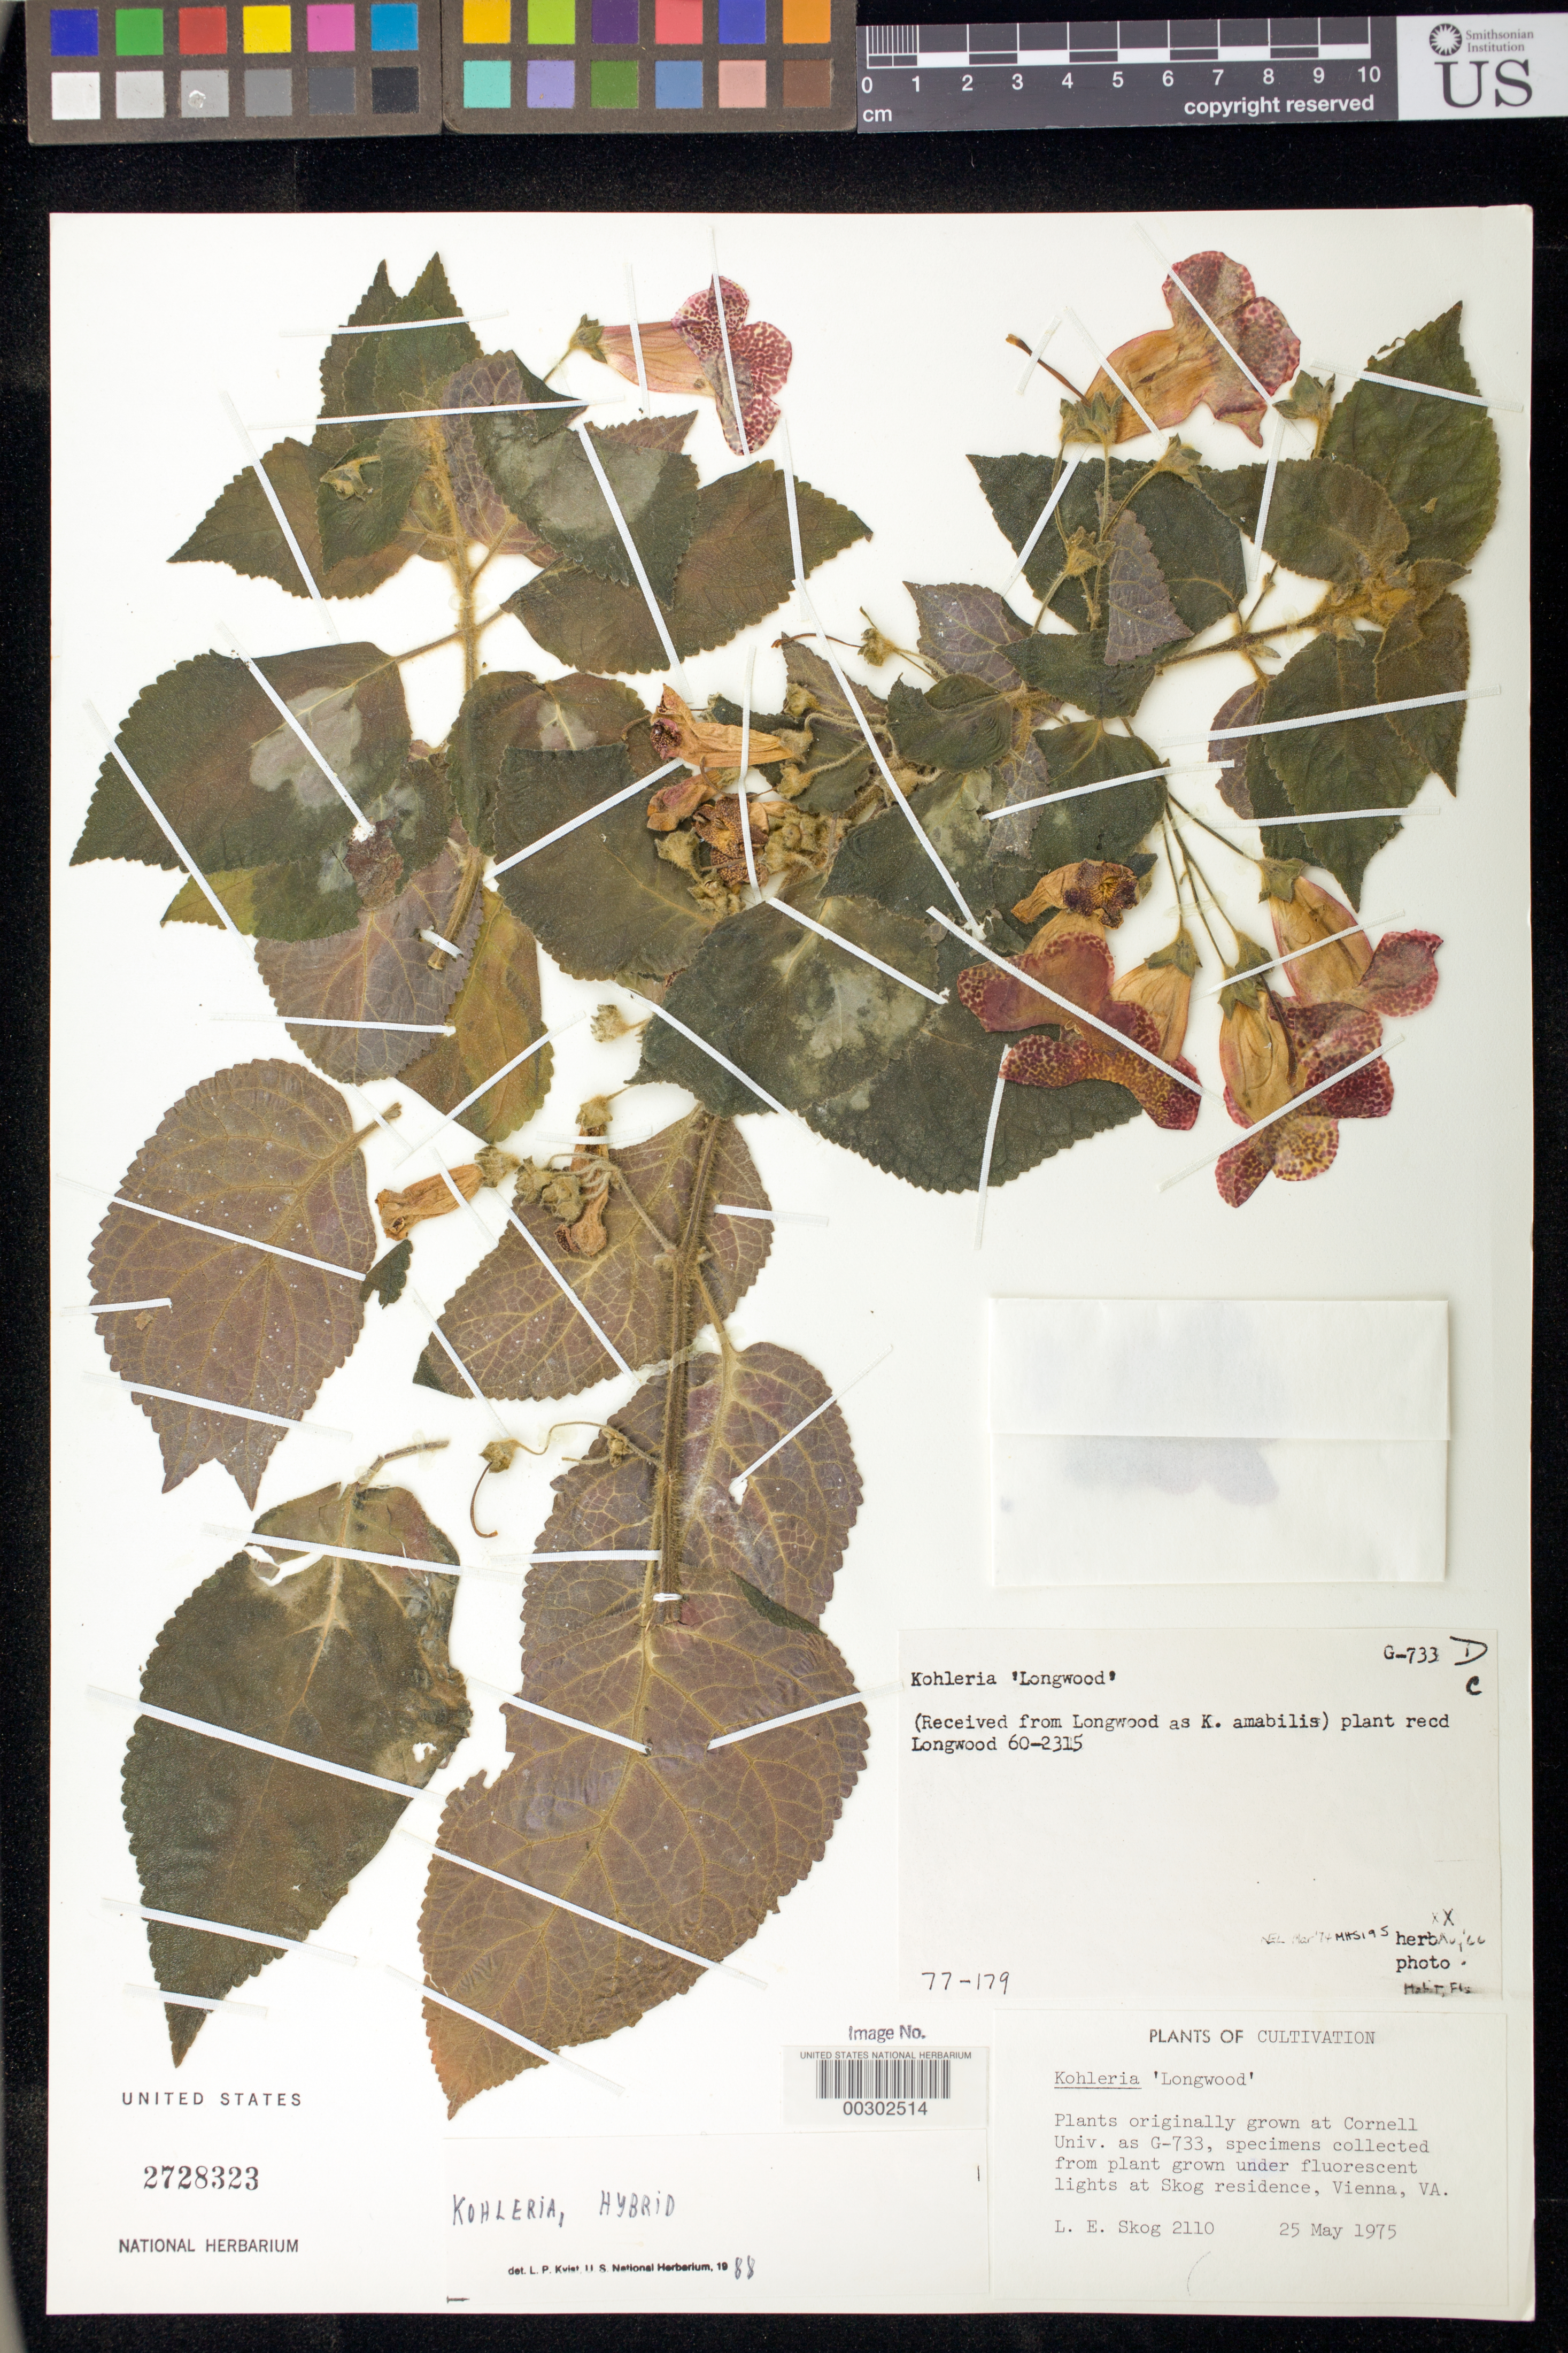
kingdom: Plantae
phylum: Tracheophyta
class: Magnoliopsida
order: Lamiales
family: Gesneriaceae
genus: Kohleria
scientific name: Kohleria 'Longwood'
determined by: Kvist, L. P., (US), Smithsonian Institution - National Museum of Natural History (UNITED STATES)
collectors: L. E. Skog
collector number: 2110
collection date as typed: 25 May 1975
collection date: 1975-05-25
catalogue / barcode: US 2728323